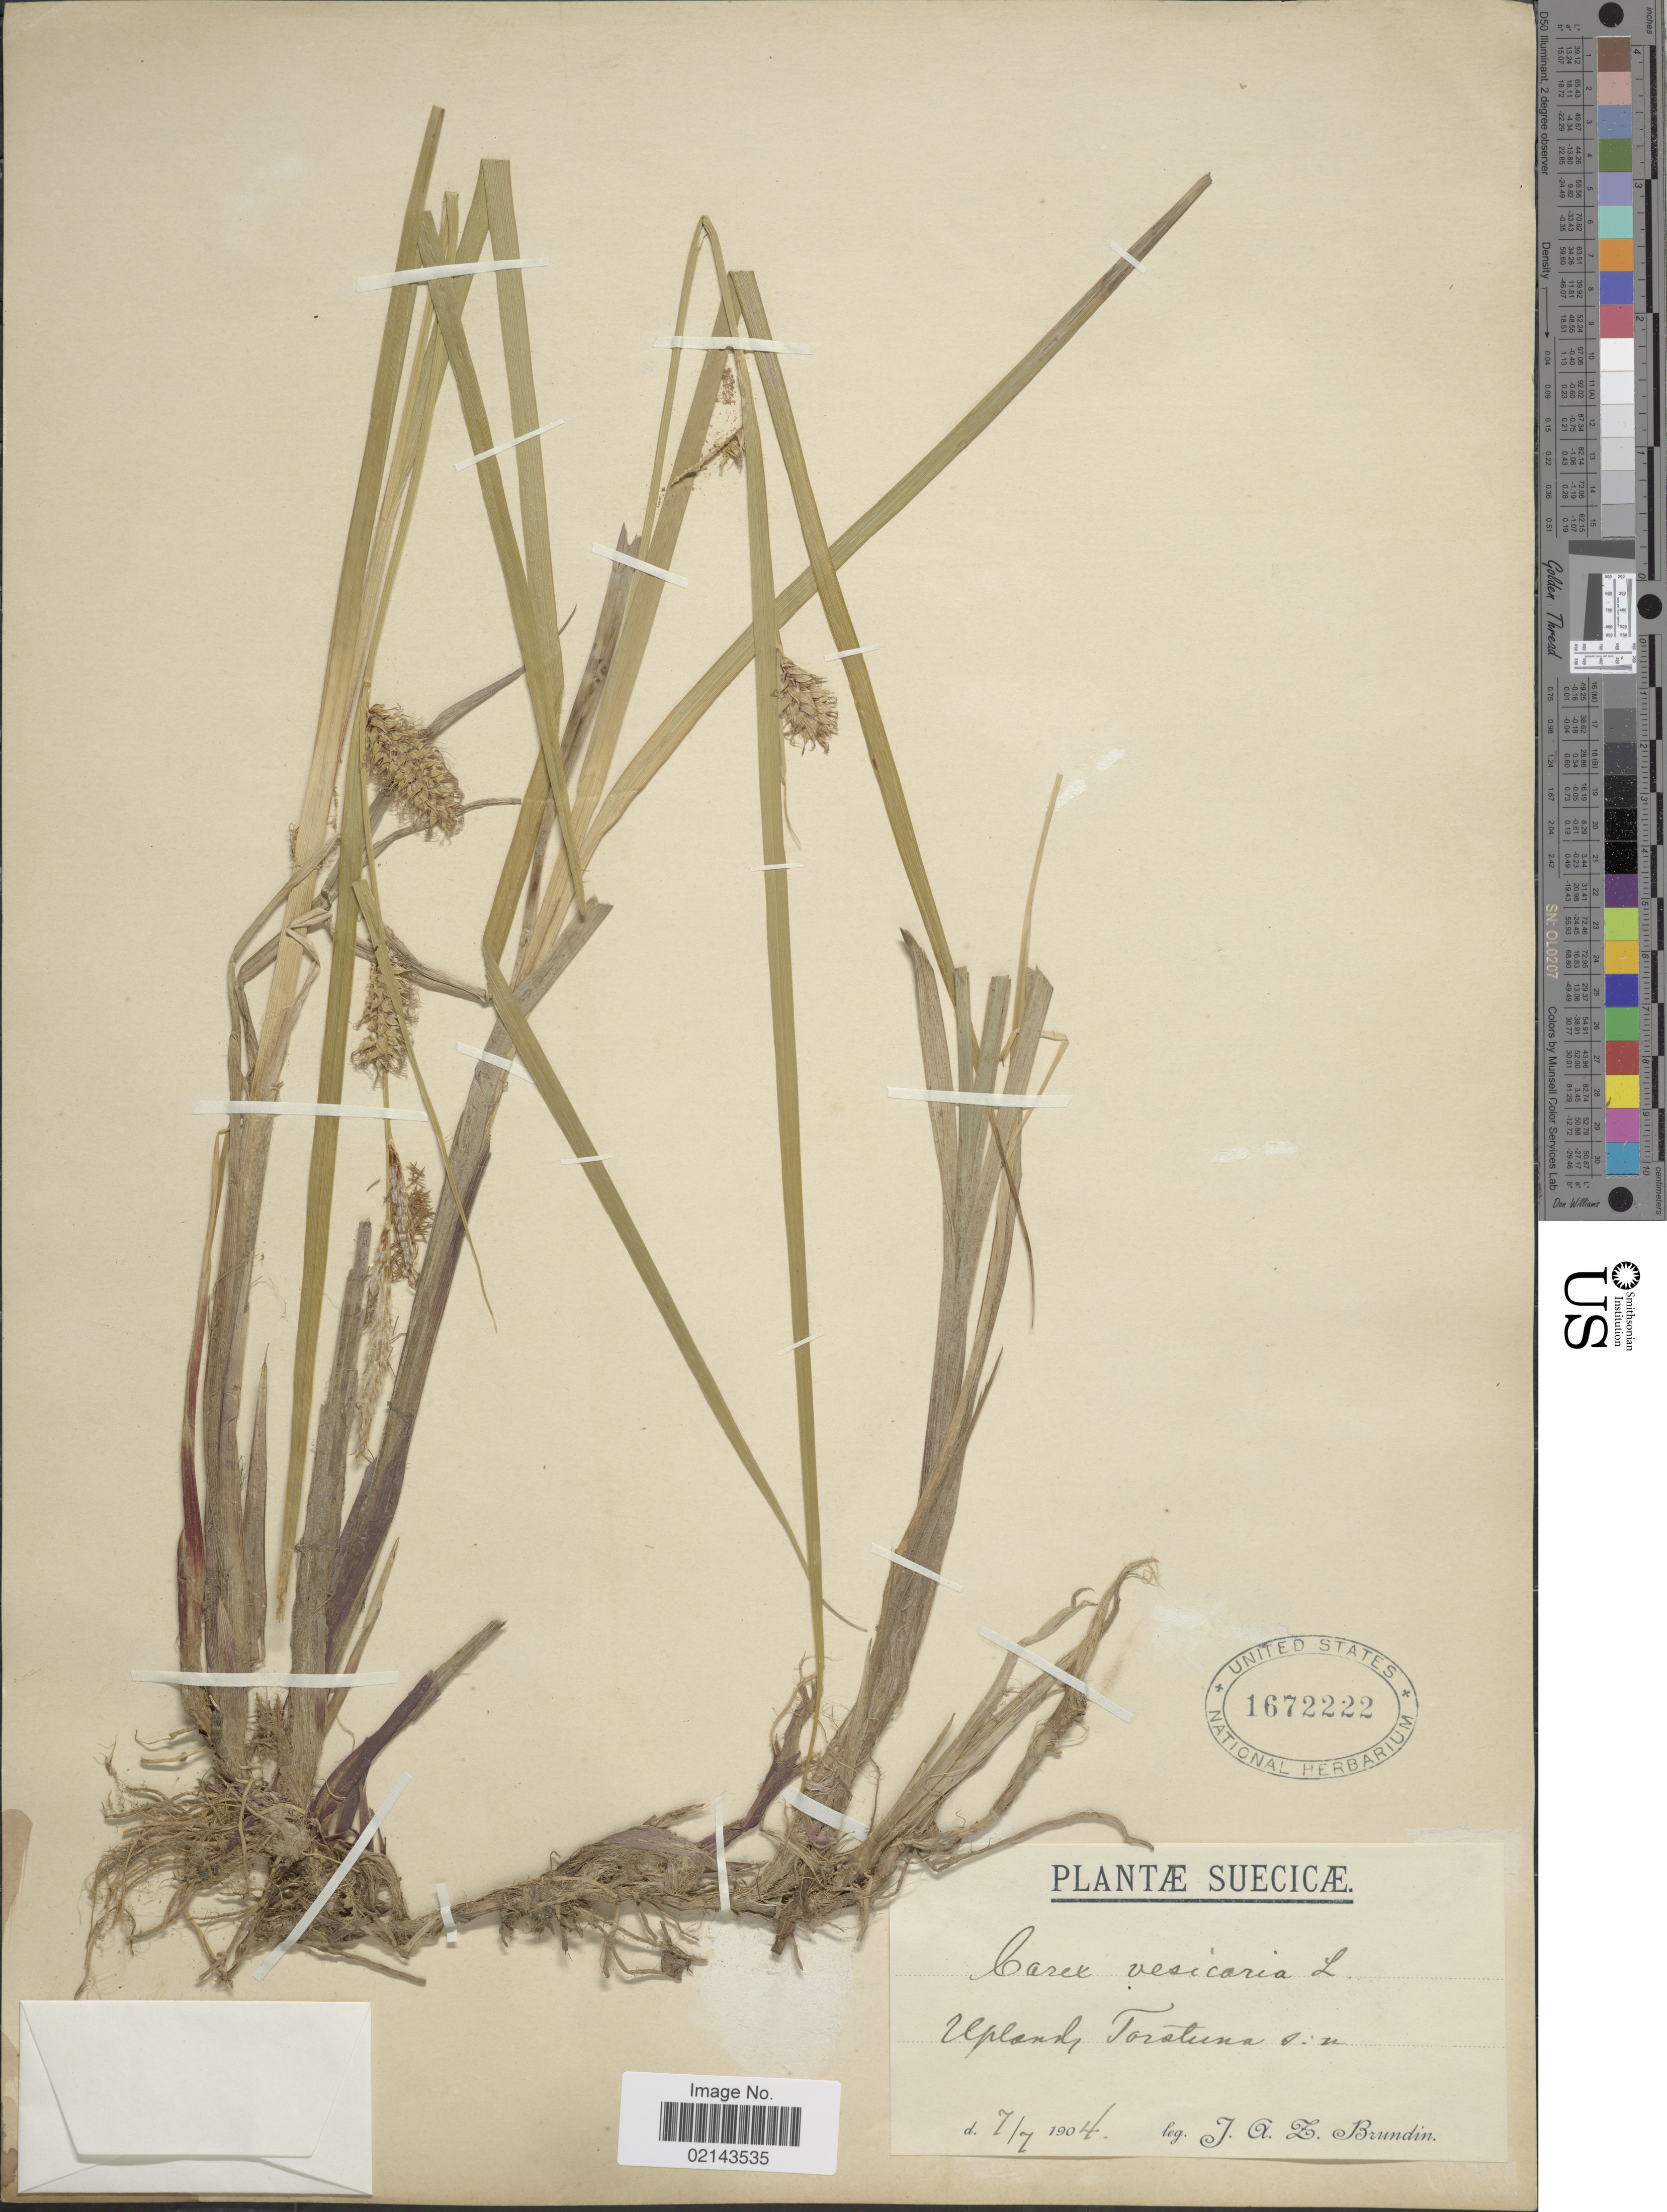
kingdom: Plantae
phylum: Tracheophyta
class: Liliopsida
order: Poales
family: Cyperaceae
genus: Carex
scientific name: Carex vesicaria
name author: L.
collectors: J. Brundin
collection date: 1904-07-07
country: Sweden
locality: Suecicæ, Uplands Torstuna s:n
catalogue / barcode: US 1672222